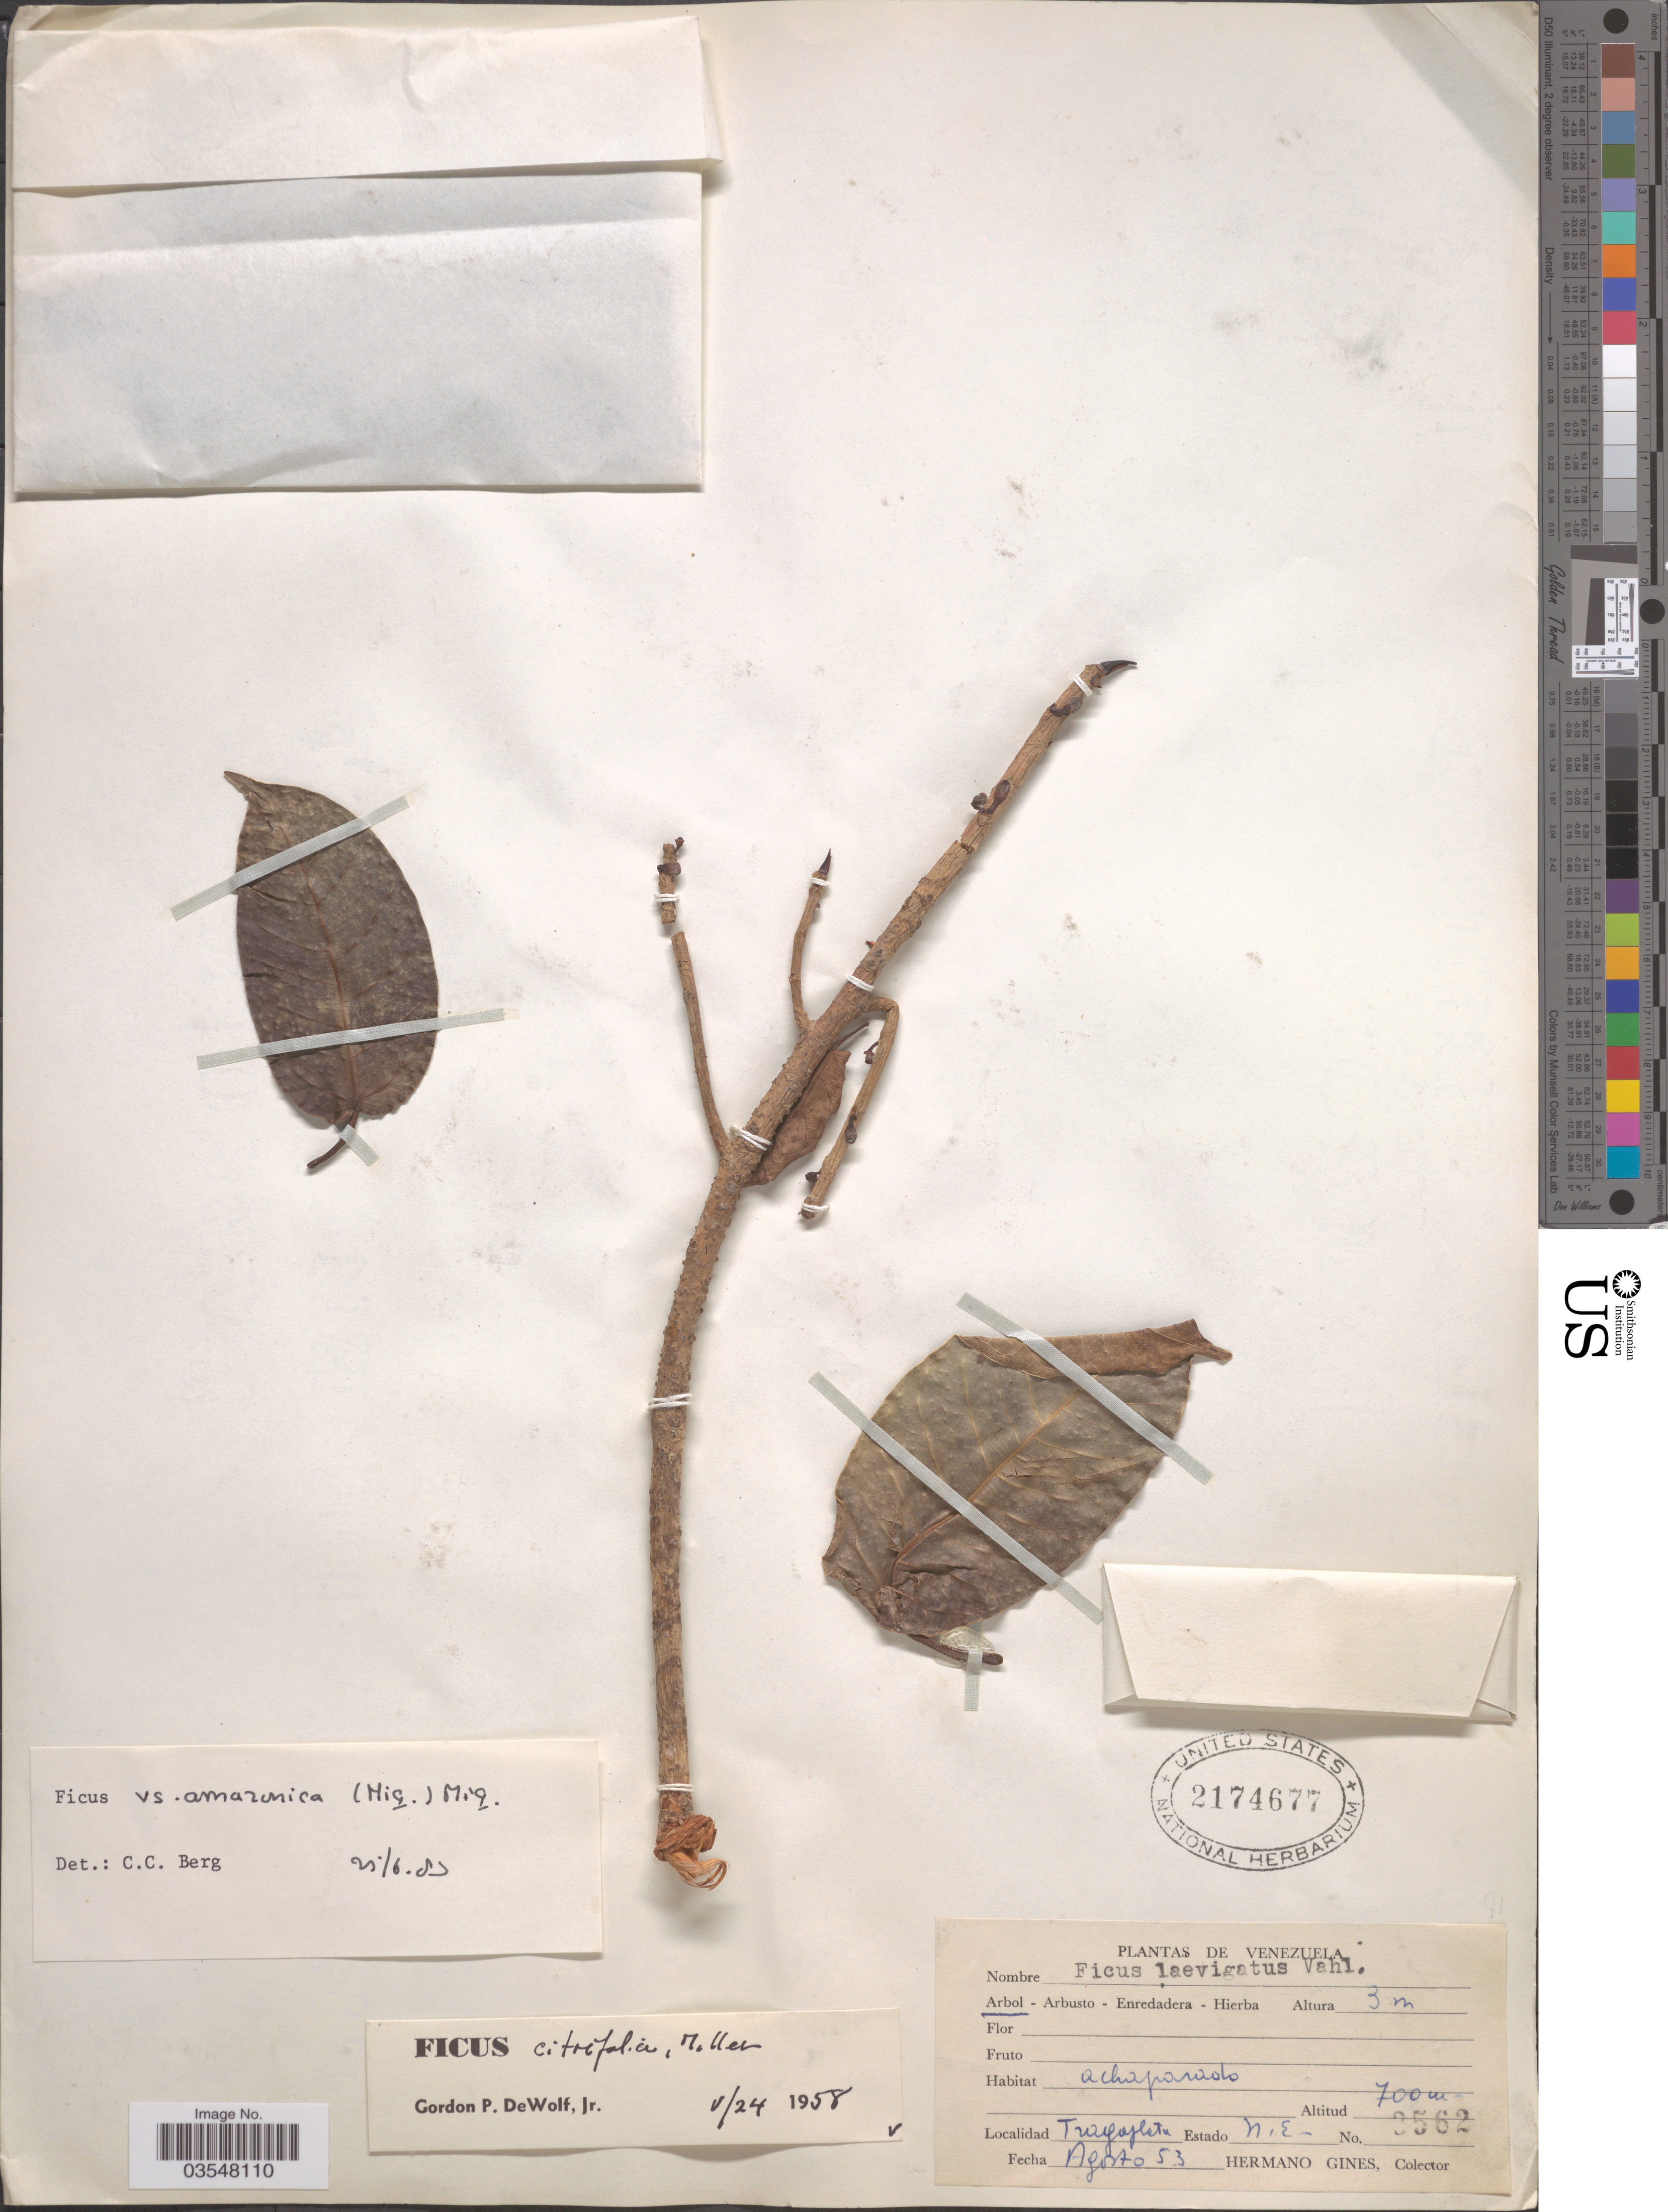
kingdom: Plantae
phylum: Tracheophyta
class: Magnoliopsida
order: Rosales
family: Moraceae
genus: Ficus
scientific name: Ficus amazonica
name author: (Miq.) Miq.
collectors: Bro. Gines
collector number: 3562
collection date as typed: Transcribed d/m/y: /8/53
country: Venezuela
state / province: Nueva Esparta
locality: Tragaplata. Estado N. E.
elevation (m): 700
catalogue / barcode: US 2174677